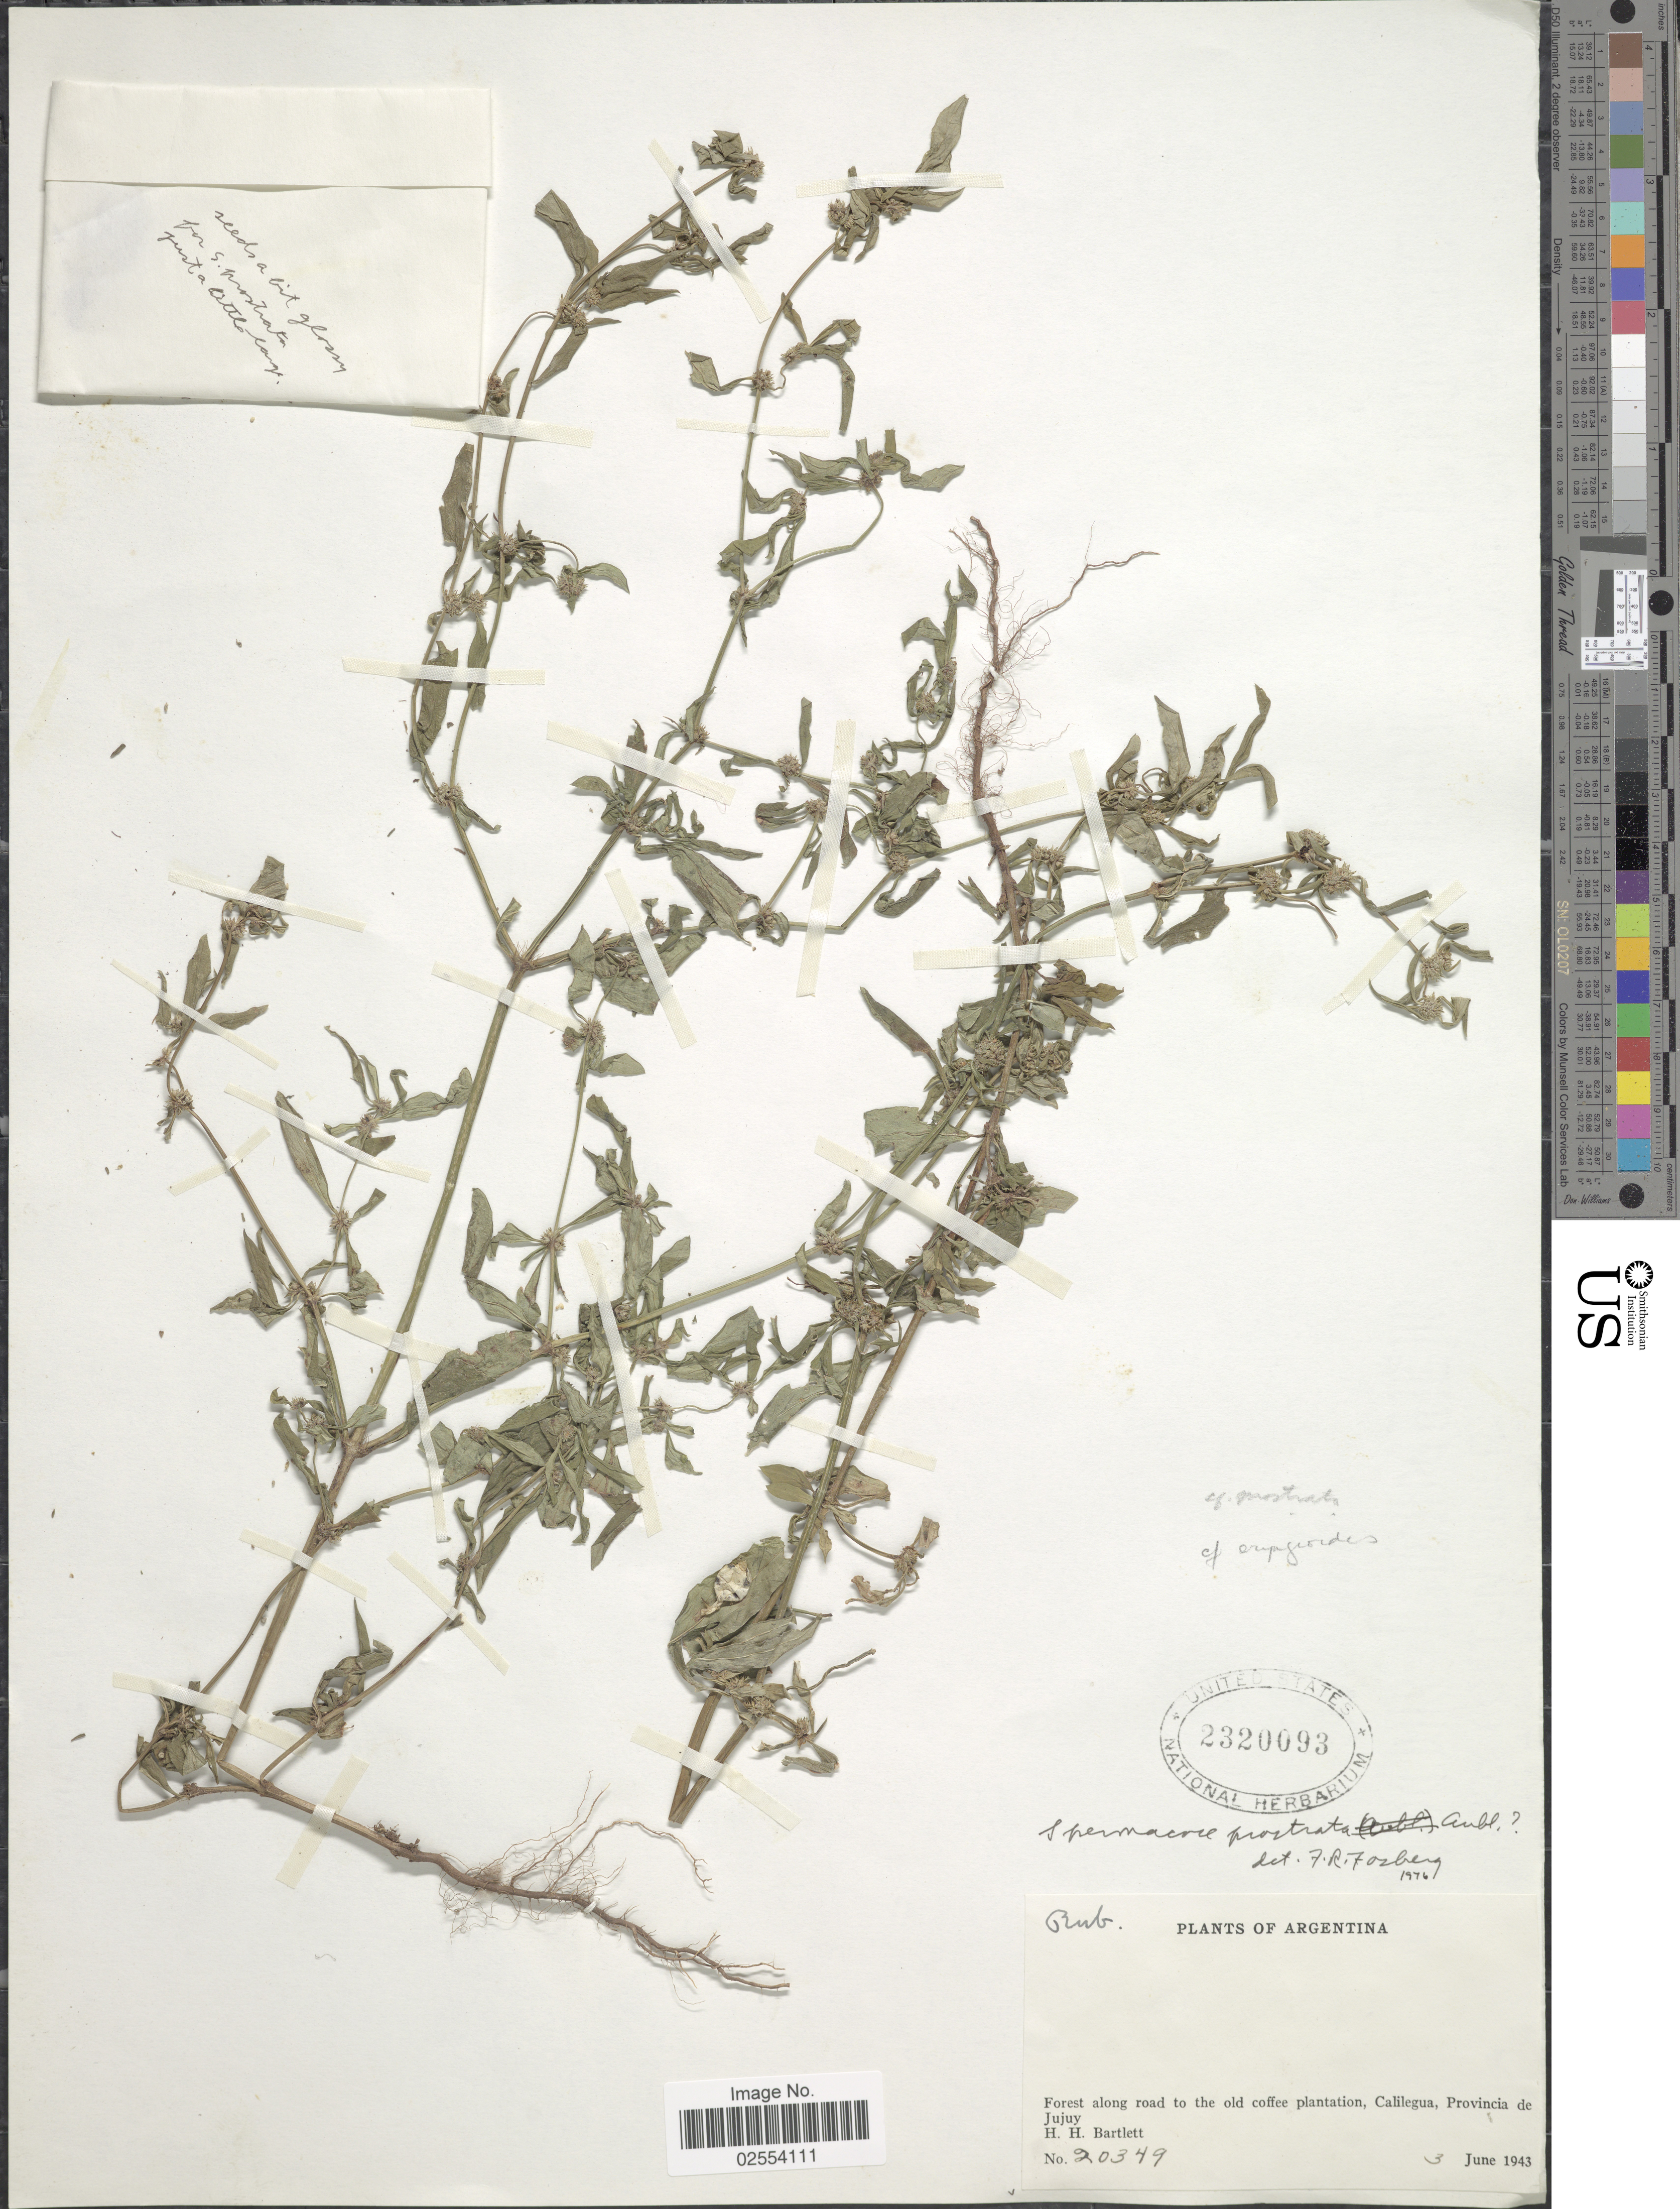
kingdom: Plantae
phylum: Tracheophyta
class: Magnoliopsida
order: Gentianales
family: Rubiaceae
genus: Spermacoce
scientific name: Spermacoce prostrata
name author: Aubl.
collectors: H. H. Bartlett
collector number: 20349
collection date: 1943-06-03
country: Argentina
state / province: Jujuy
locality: Forest along road to the old coffee plantation, Calilegua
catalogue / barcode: US 2320093